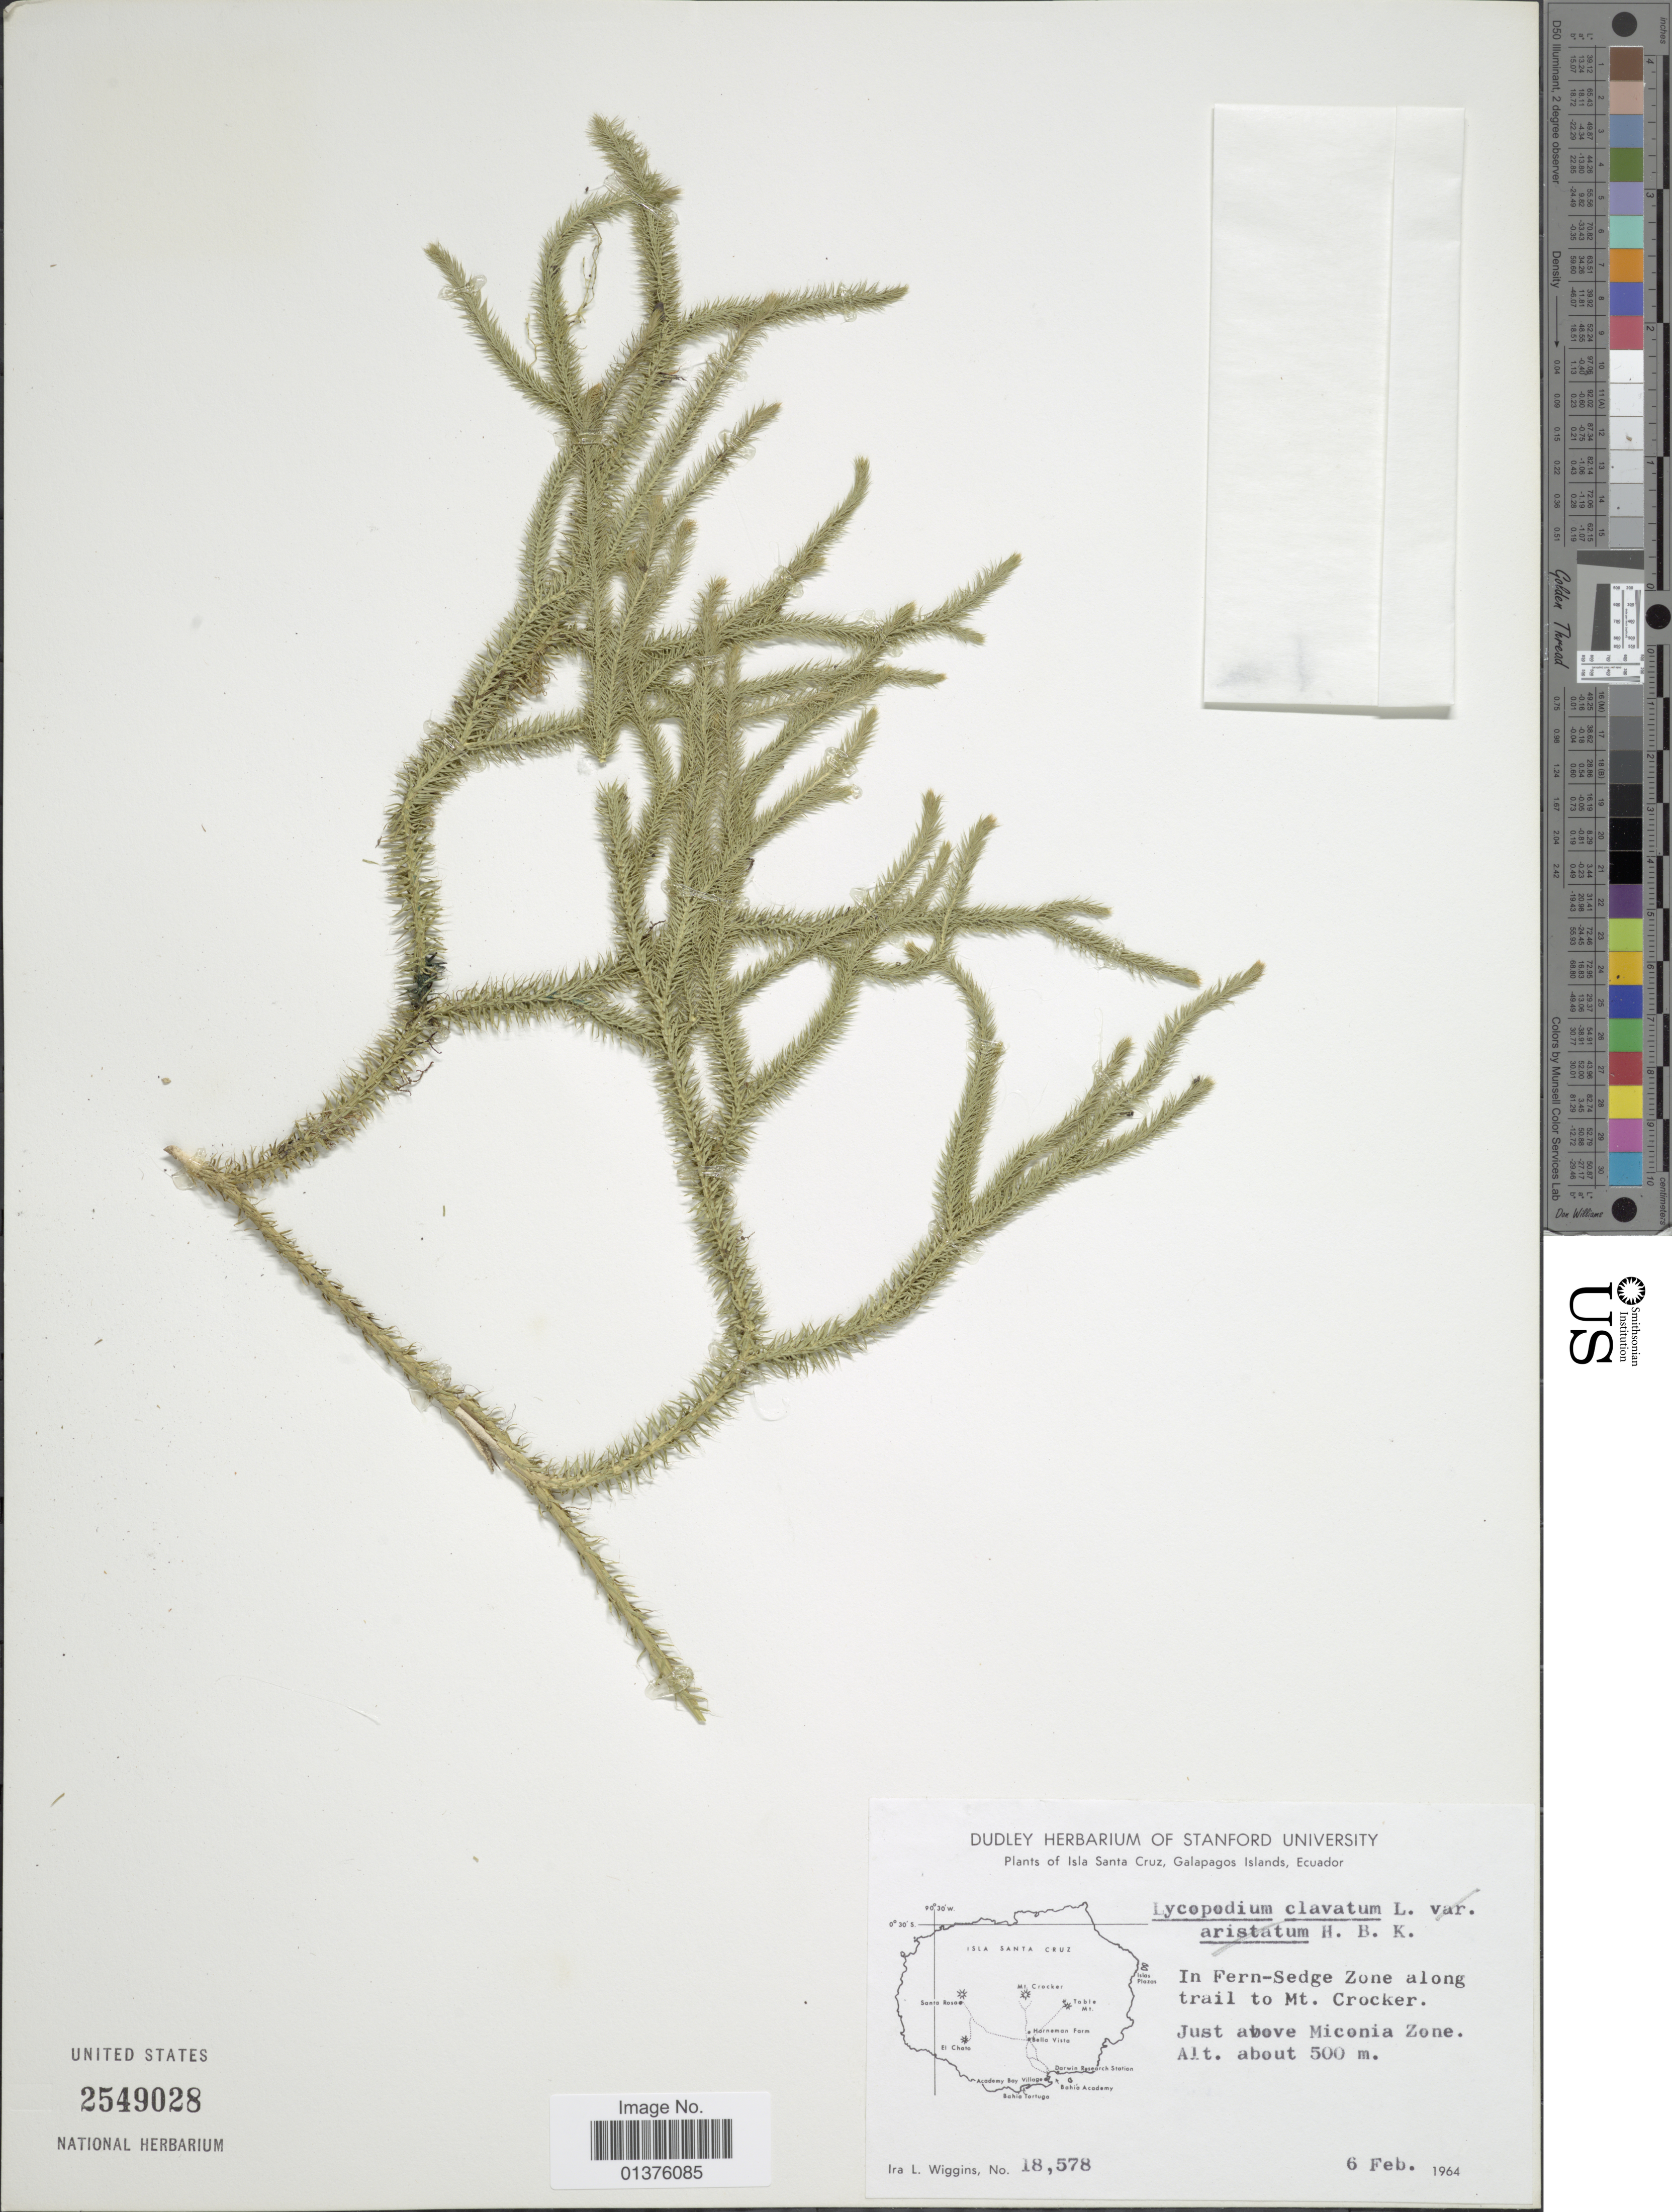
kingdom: Plantae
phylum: Tracheophyta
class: Lycopodiopsida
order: Lycopodiales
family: Lycopodiaceae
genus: Lycopodium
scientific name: Lycopodium clavatum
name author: L.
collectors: I. L. Wiggins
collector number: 18578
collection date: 1964-02-06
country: Ecuador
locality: Isla Santa Cruz, Galapagos Islands, in fern-esge Zone along trail to Mt. Crocker, just above Miconia Zone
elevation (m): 500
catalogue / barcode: US 2549028